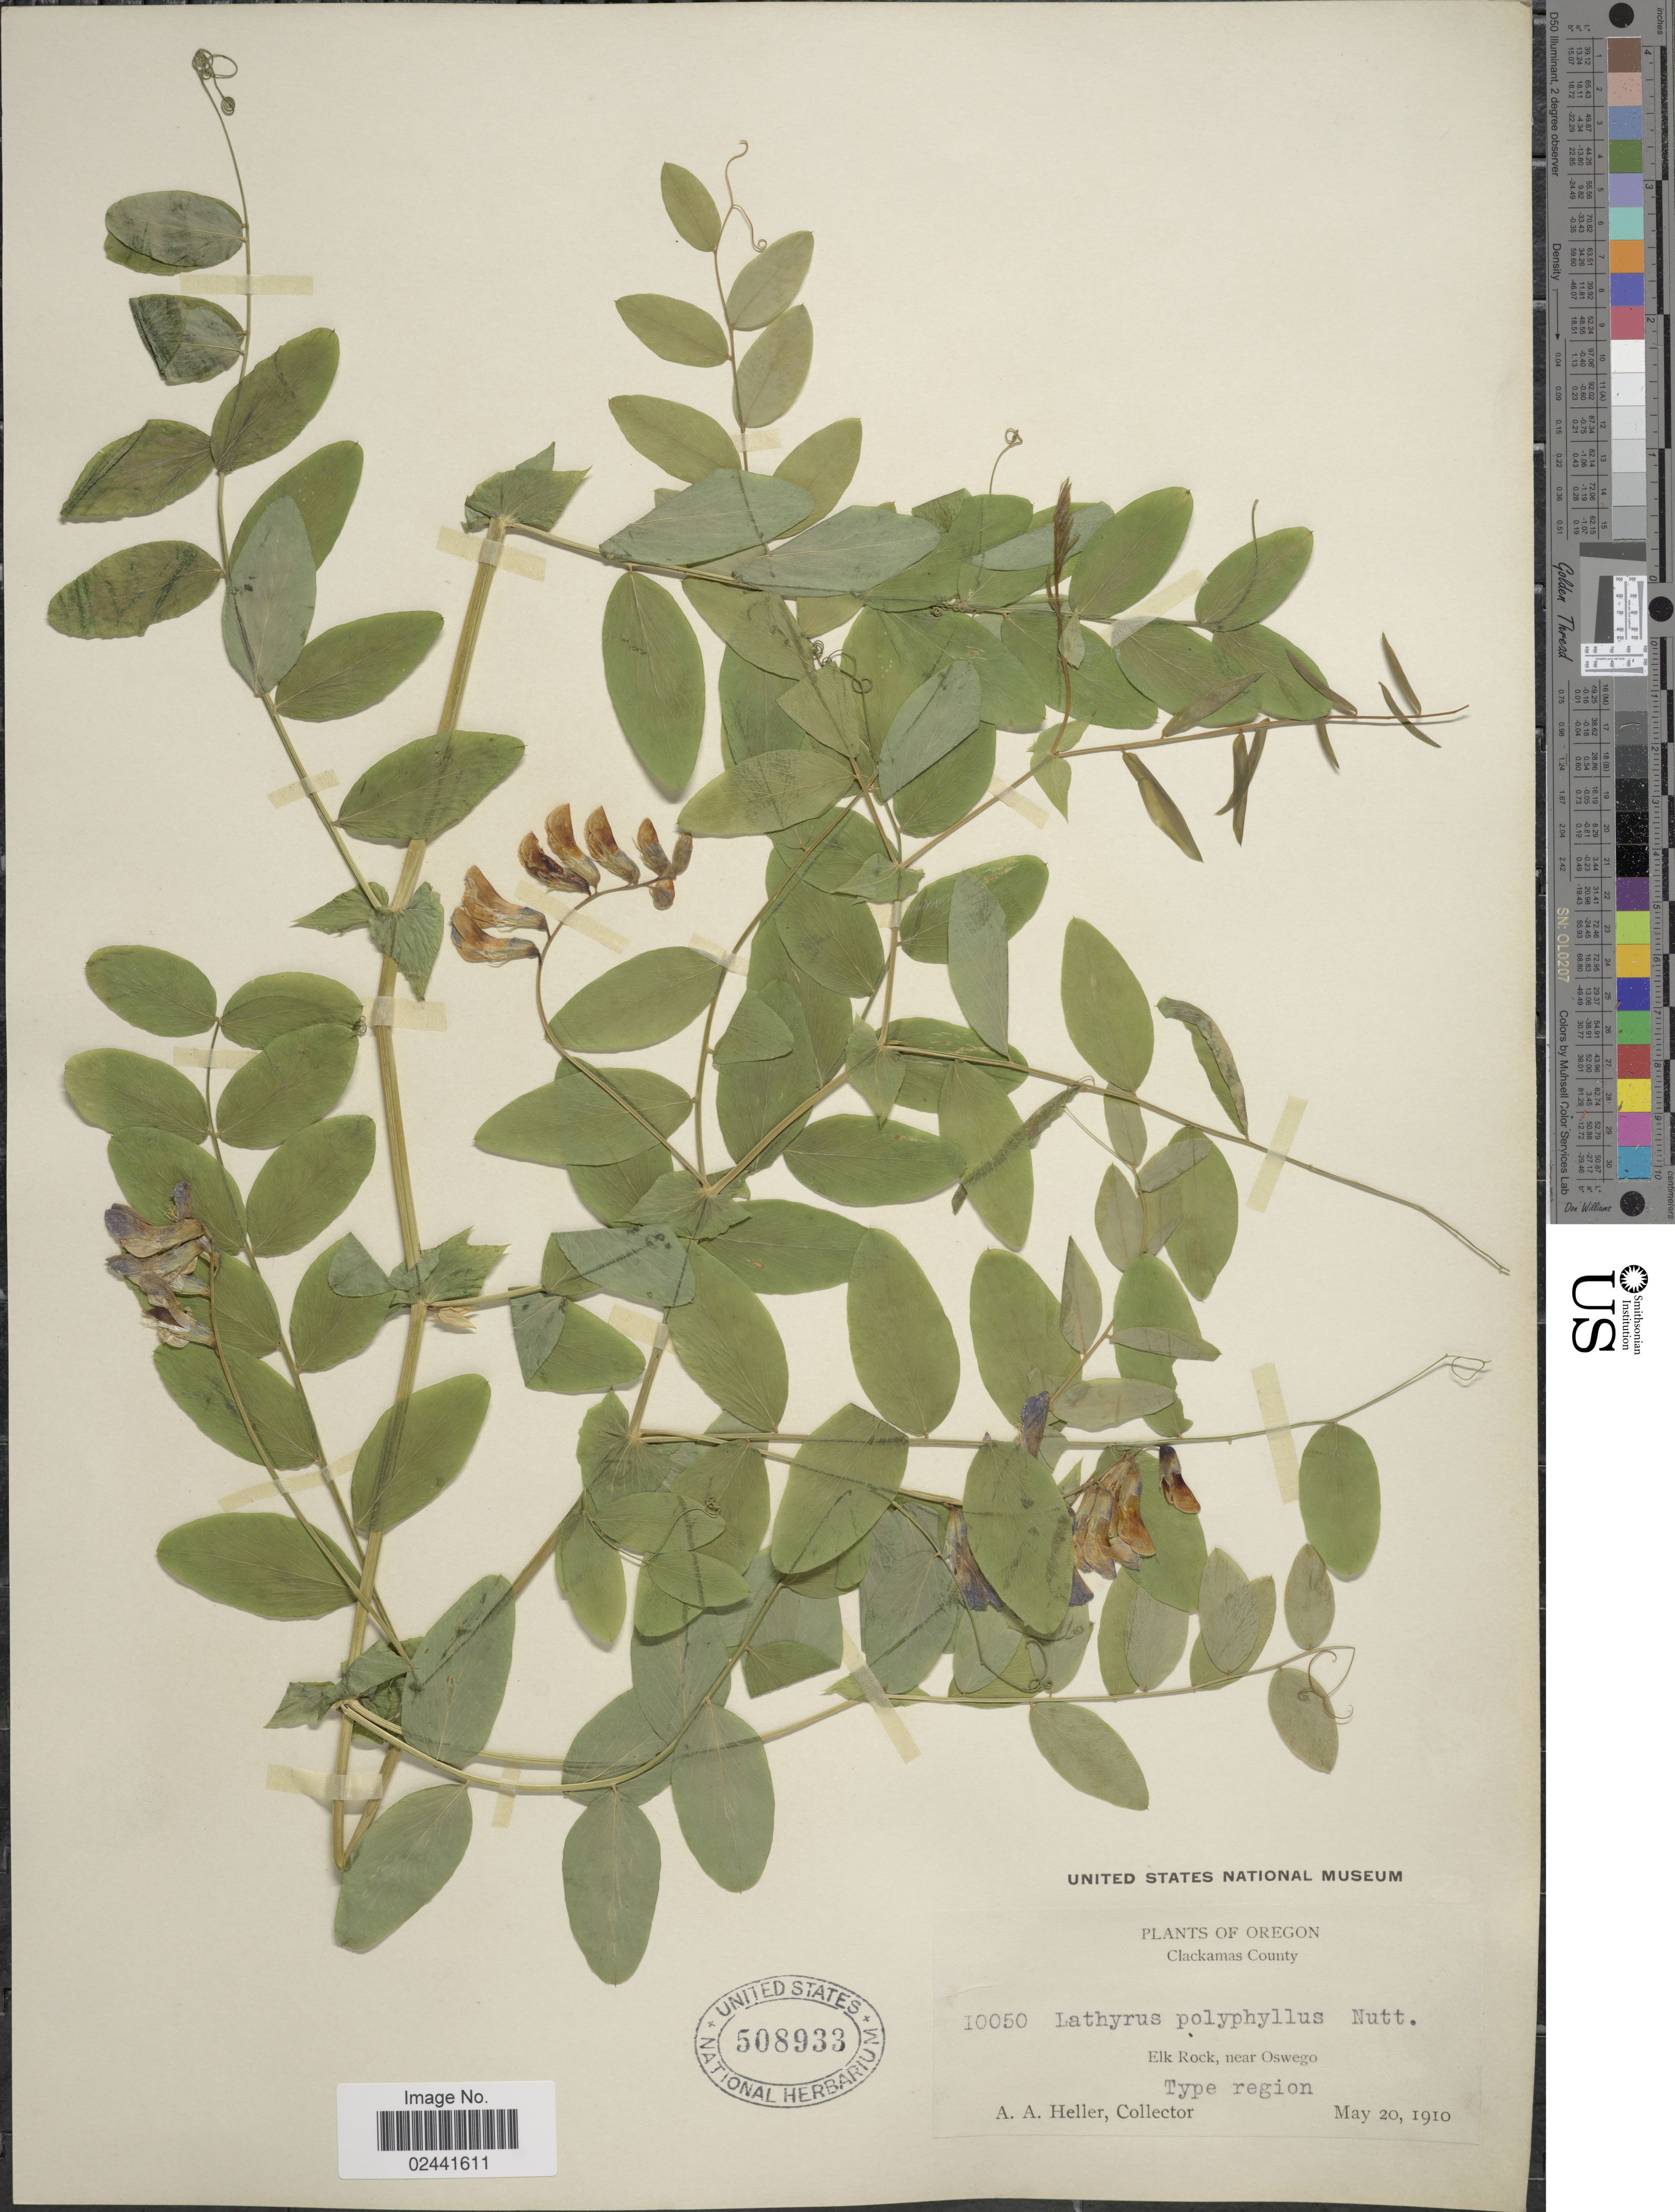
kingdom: Plantae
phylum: Tracheophyta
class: Magnoliopsida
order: Fabales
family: Fabaceae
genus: Lathyrus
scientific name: Lathyrus polyphyllus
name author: Nutt.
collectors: A. A. Heller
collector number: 10050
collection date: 1910-05-20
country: United States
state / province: Oregon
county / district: Clackamas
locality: Clackamas County, Elk Rock, near Oswego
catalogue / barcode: US 508933